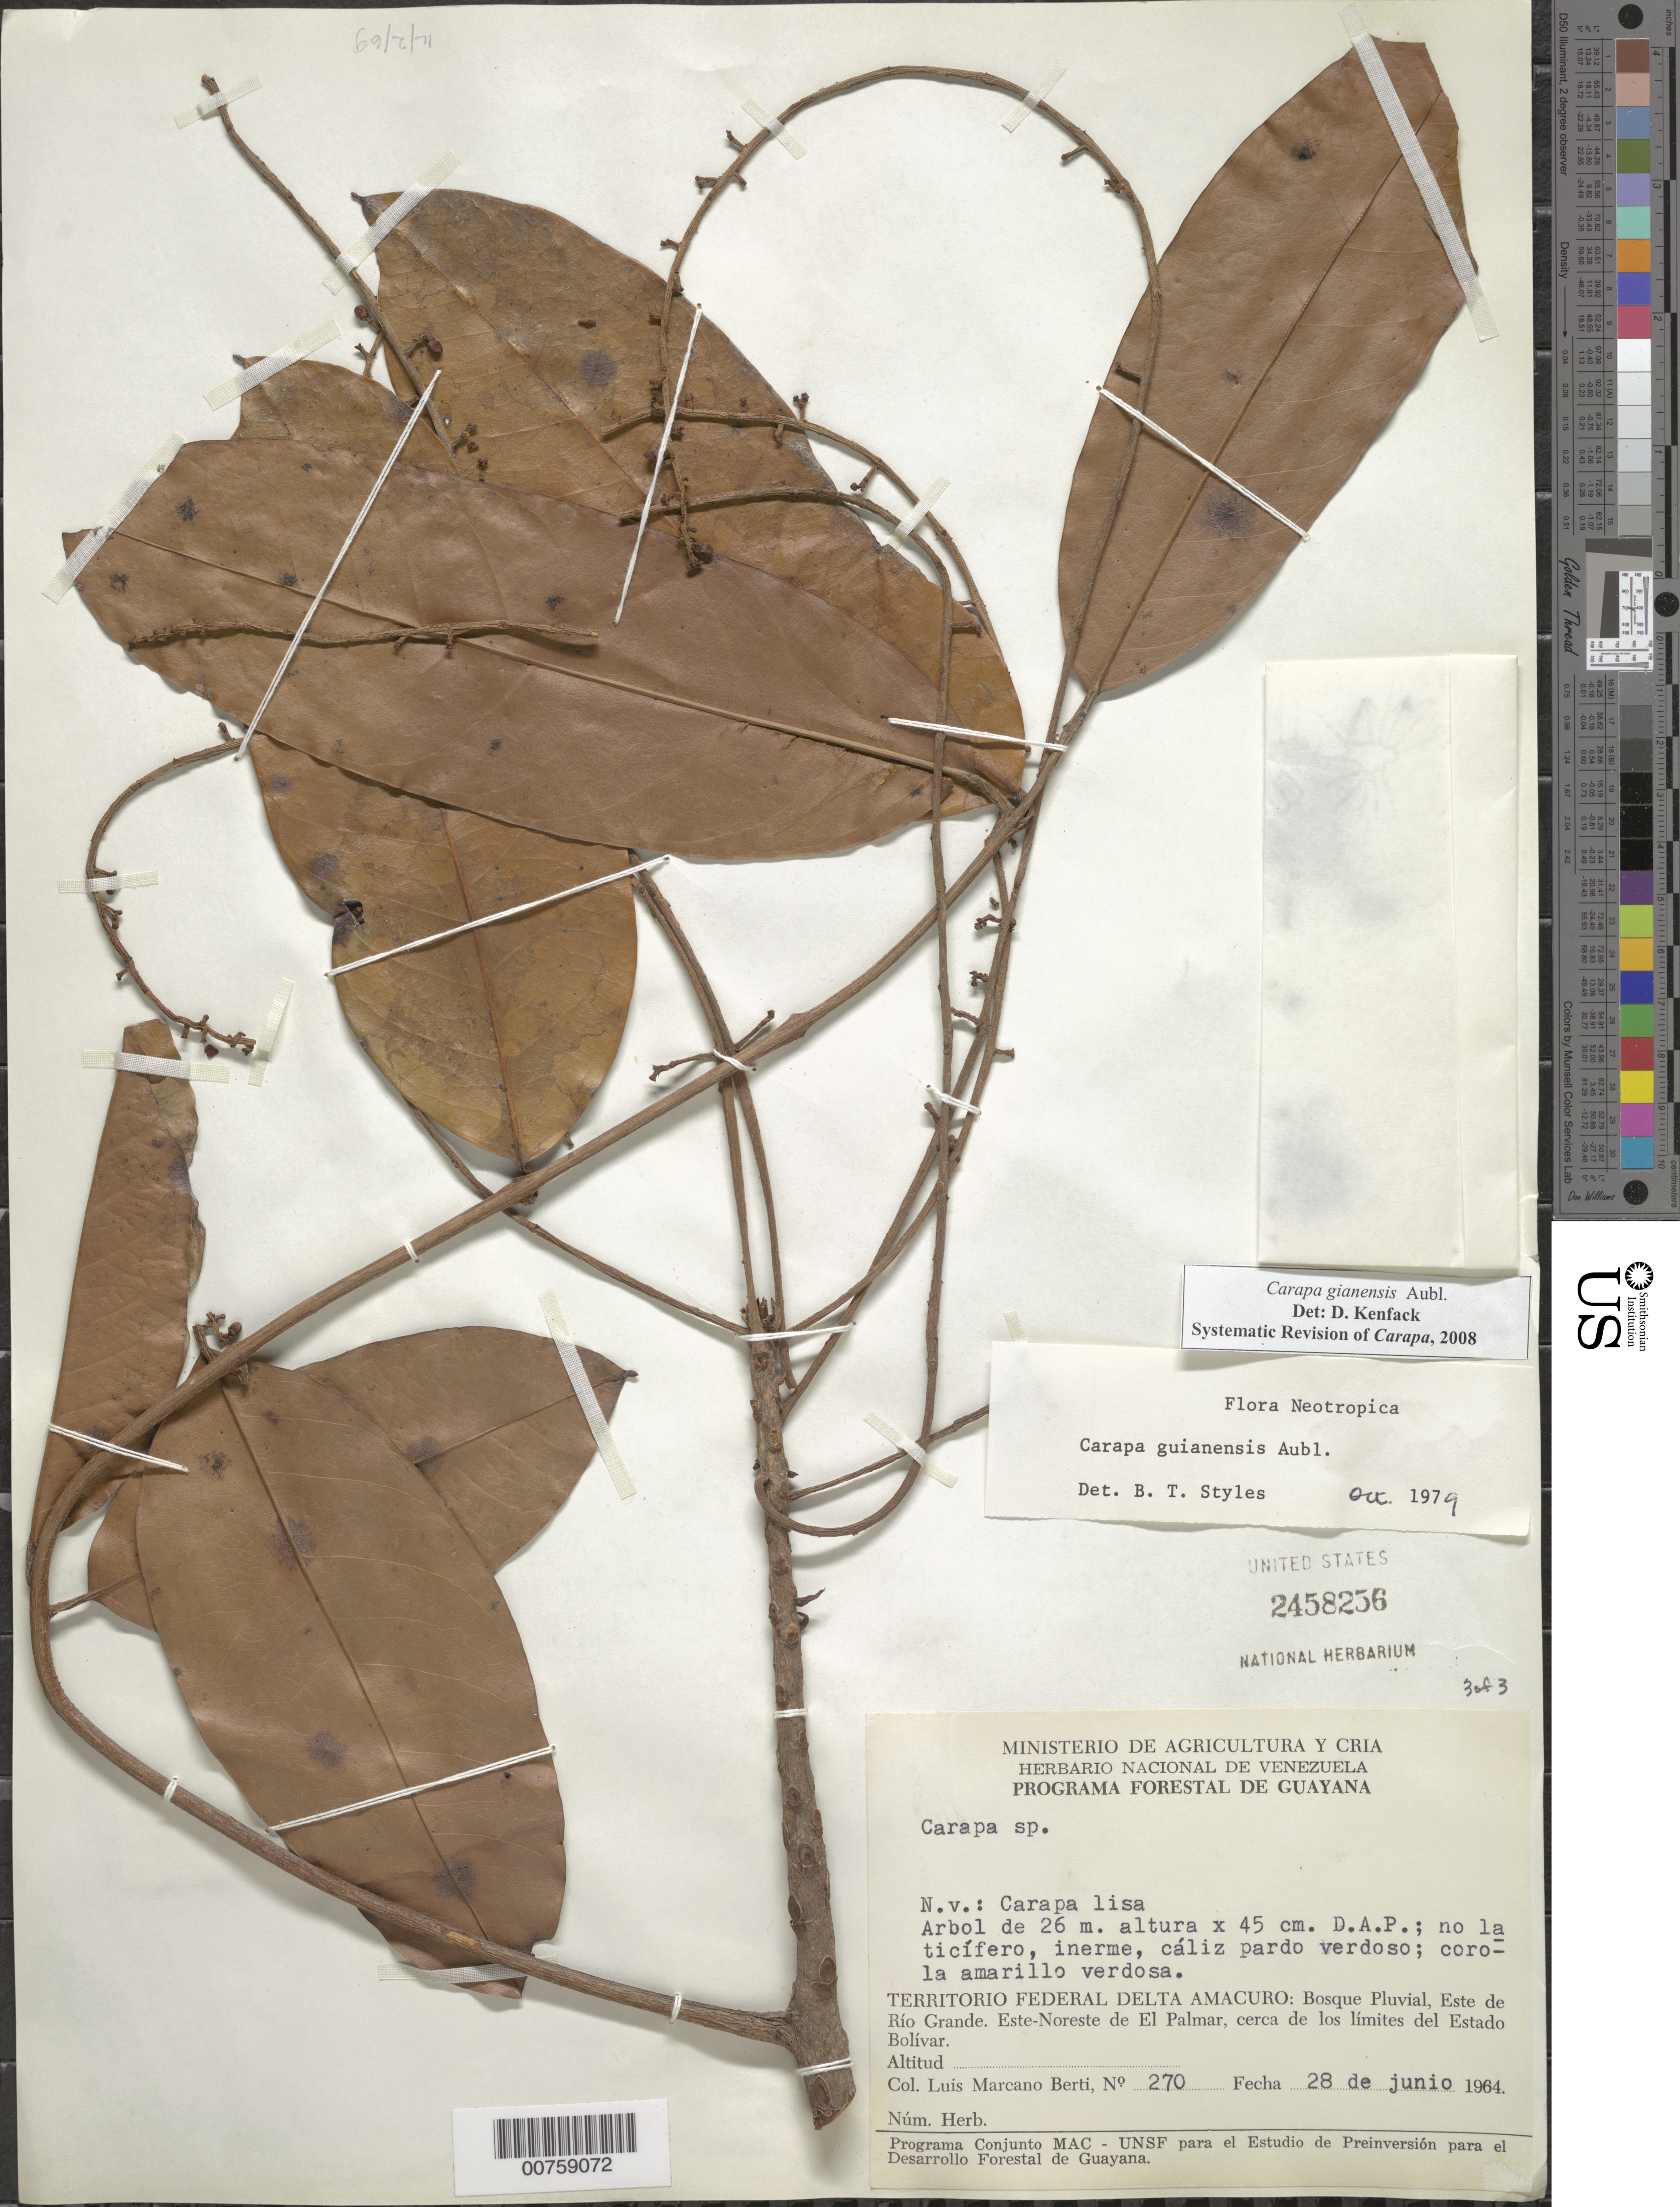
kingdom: Plantae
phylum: Tracheophyta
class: Magnoliopsida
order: Sapindales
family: Meliaceae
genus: Carapa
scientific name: Carapa guianensis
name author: Aubl.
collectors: L. Marcano-Berti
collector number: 270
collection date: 1964-06-28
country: Venezuela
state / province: Delta Amacuro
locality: Territorio Federal Delta Amacuro: Bosque Pluvial, Este de Río Grande. Este-Noreste de El Palmar, cerca de los límites del Estado Bolívar.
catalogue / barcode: US 2458256